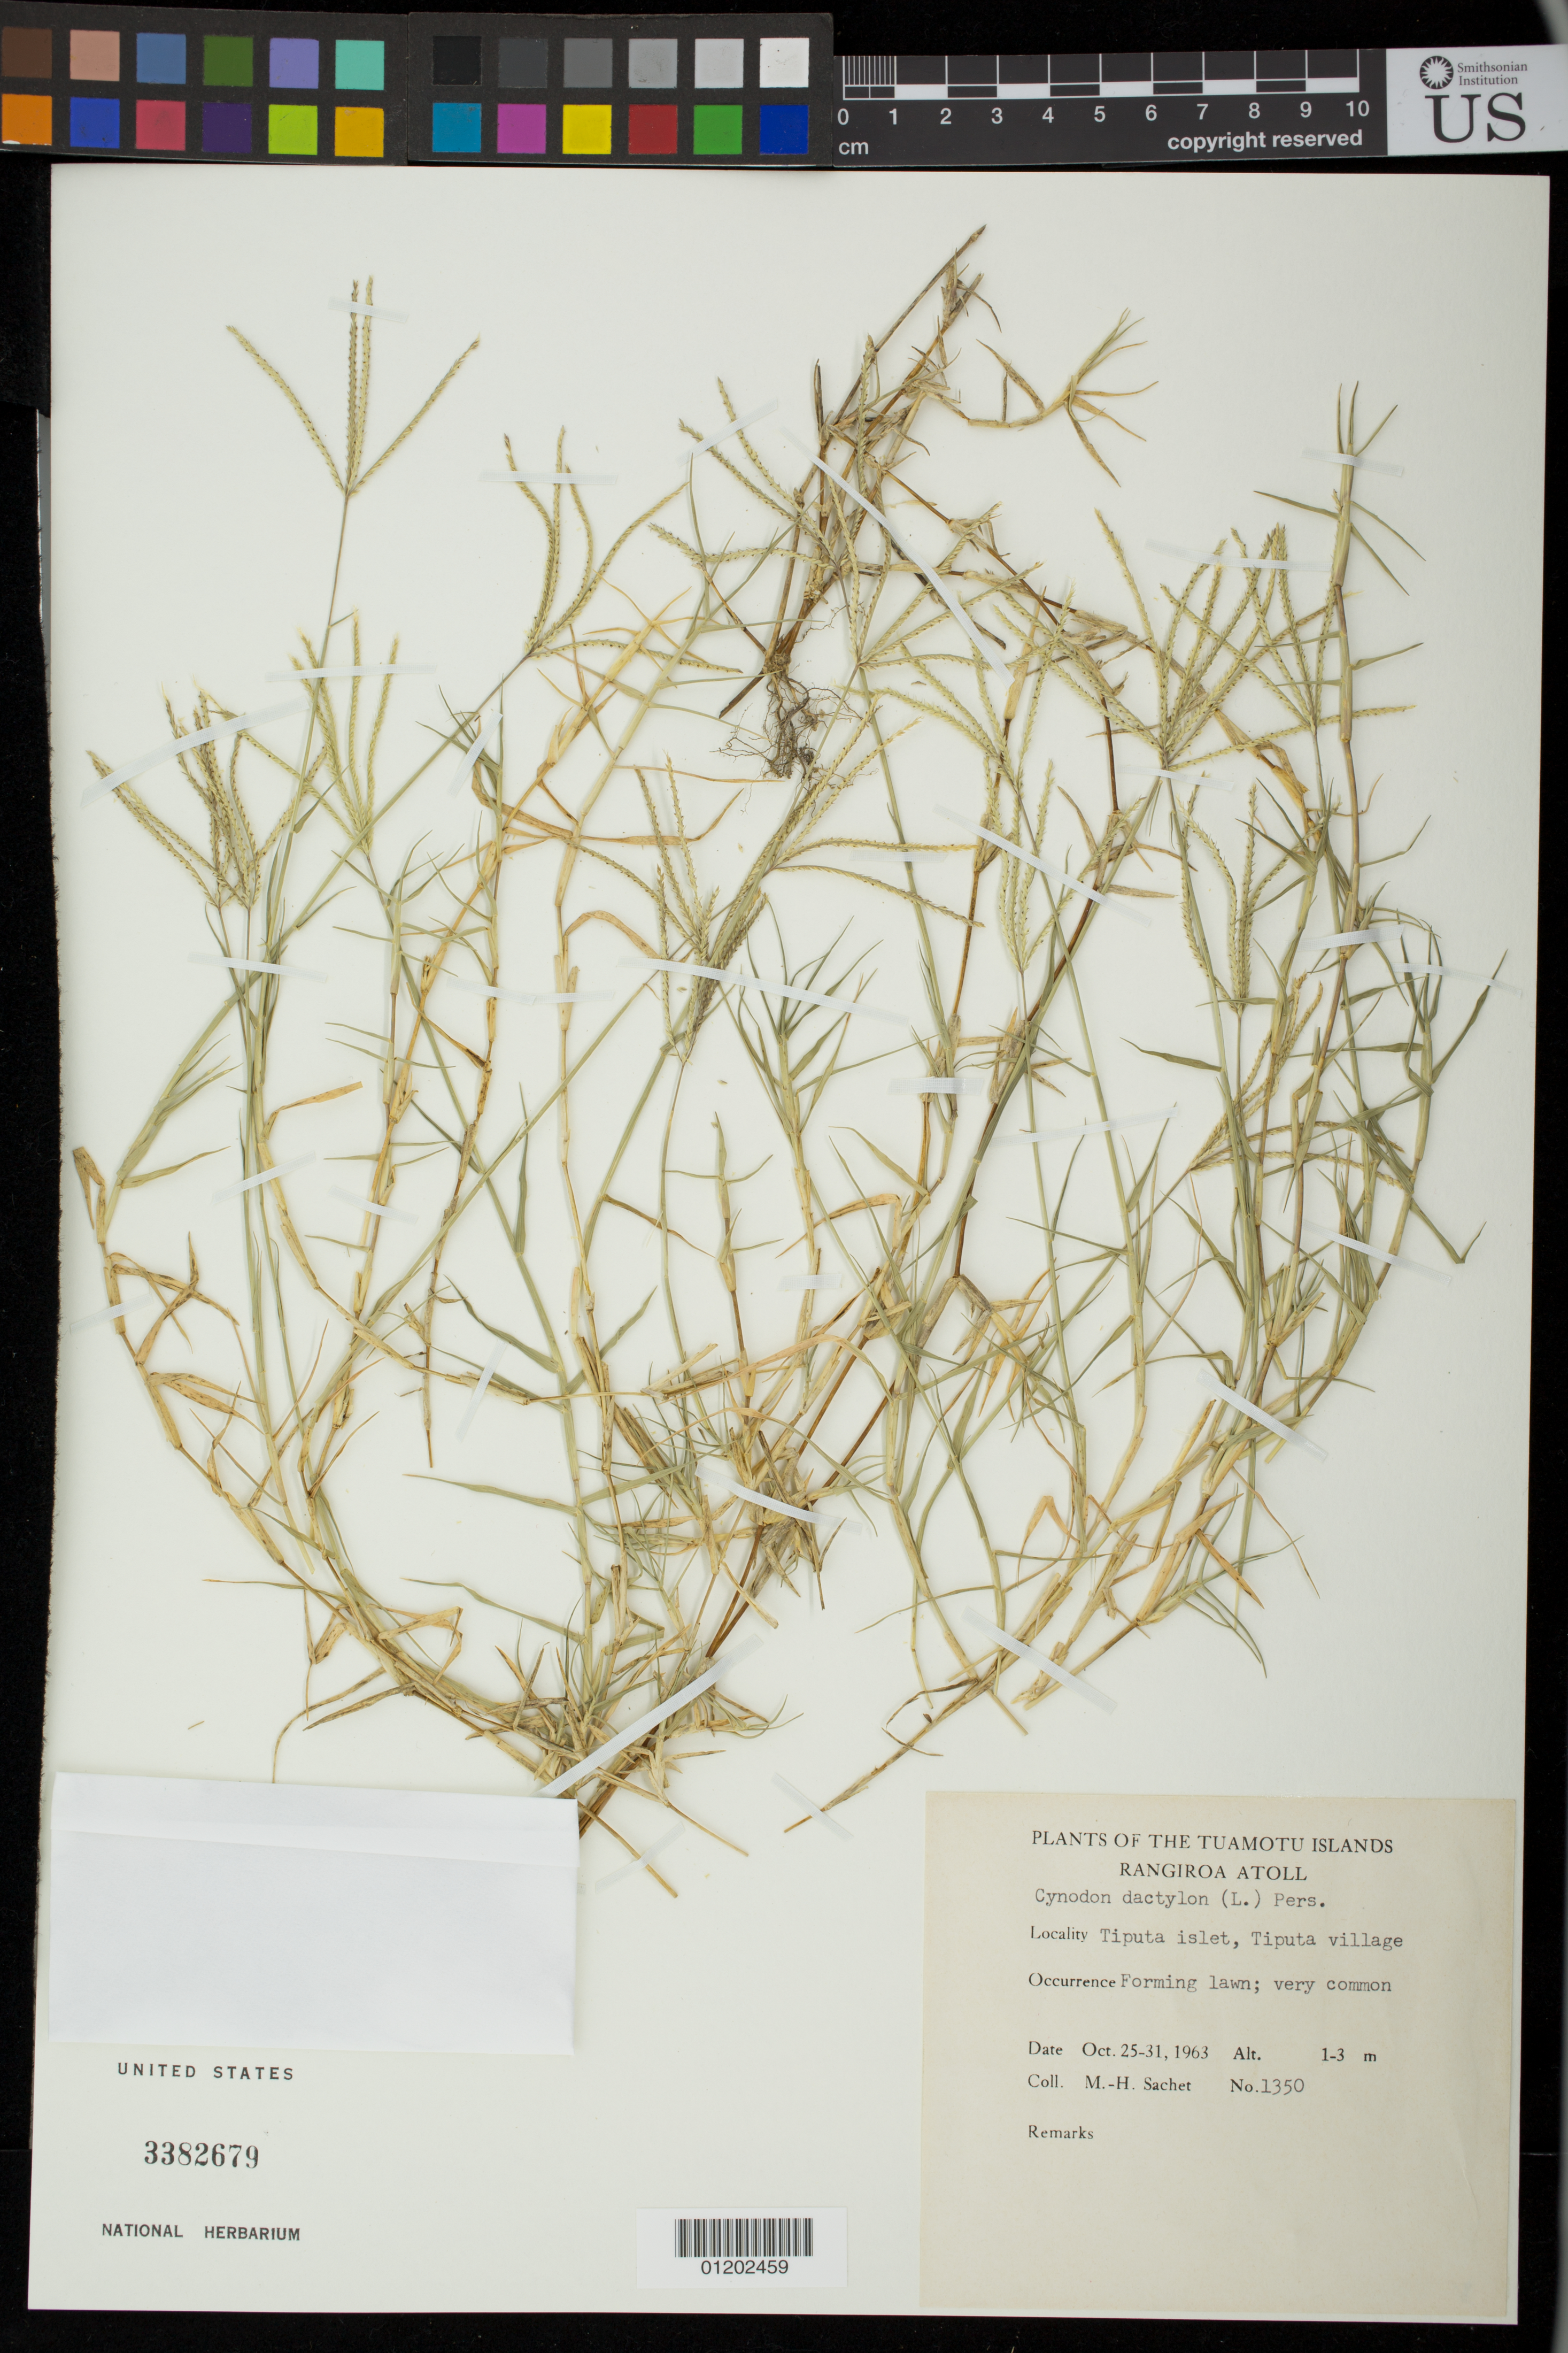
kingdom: Plantae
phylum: Tracheophyta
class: Liliopsida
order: Poales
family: Poaceae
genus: Cynodon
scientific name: Cynodon dactylon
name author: (L.) Pers.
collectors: M.-H. Sachet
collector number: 1350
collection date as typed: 25 Oct 1963 to 31 Oct 1963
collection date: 1963-10-25/1963-10-31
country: French Polynesia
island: Rangiroa Atoll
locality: Rangioa Atoll, Tiputa Islet, Tiputa village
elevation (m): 1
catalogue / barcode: US 3382679